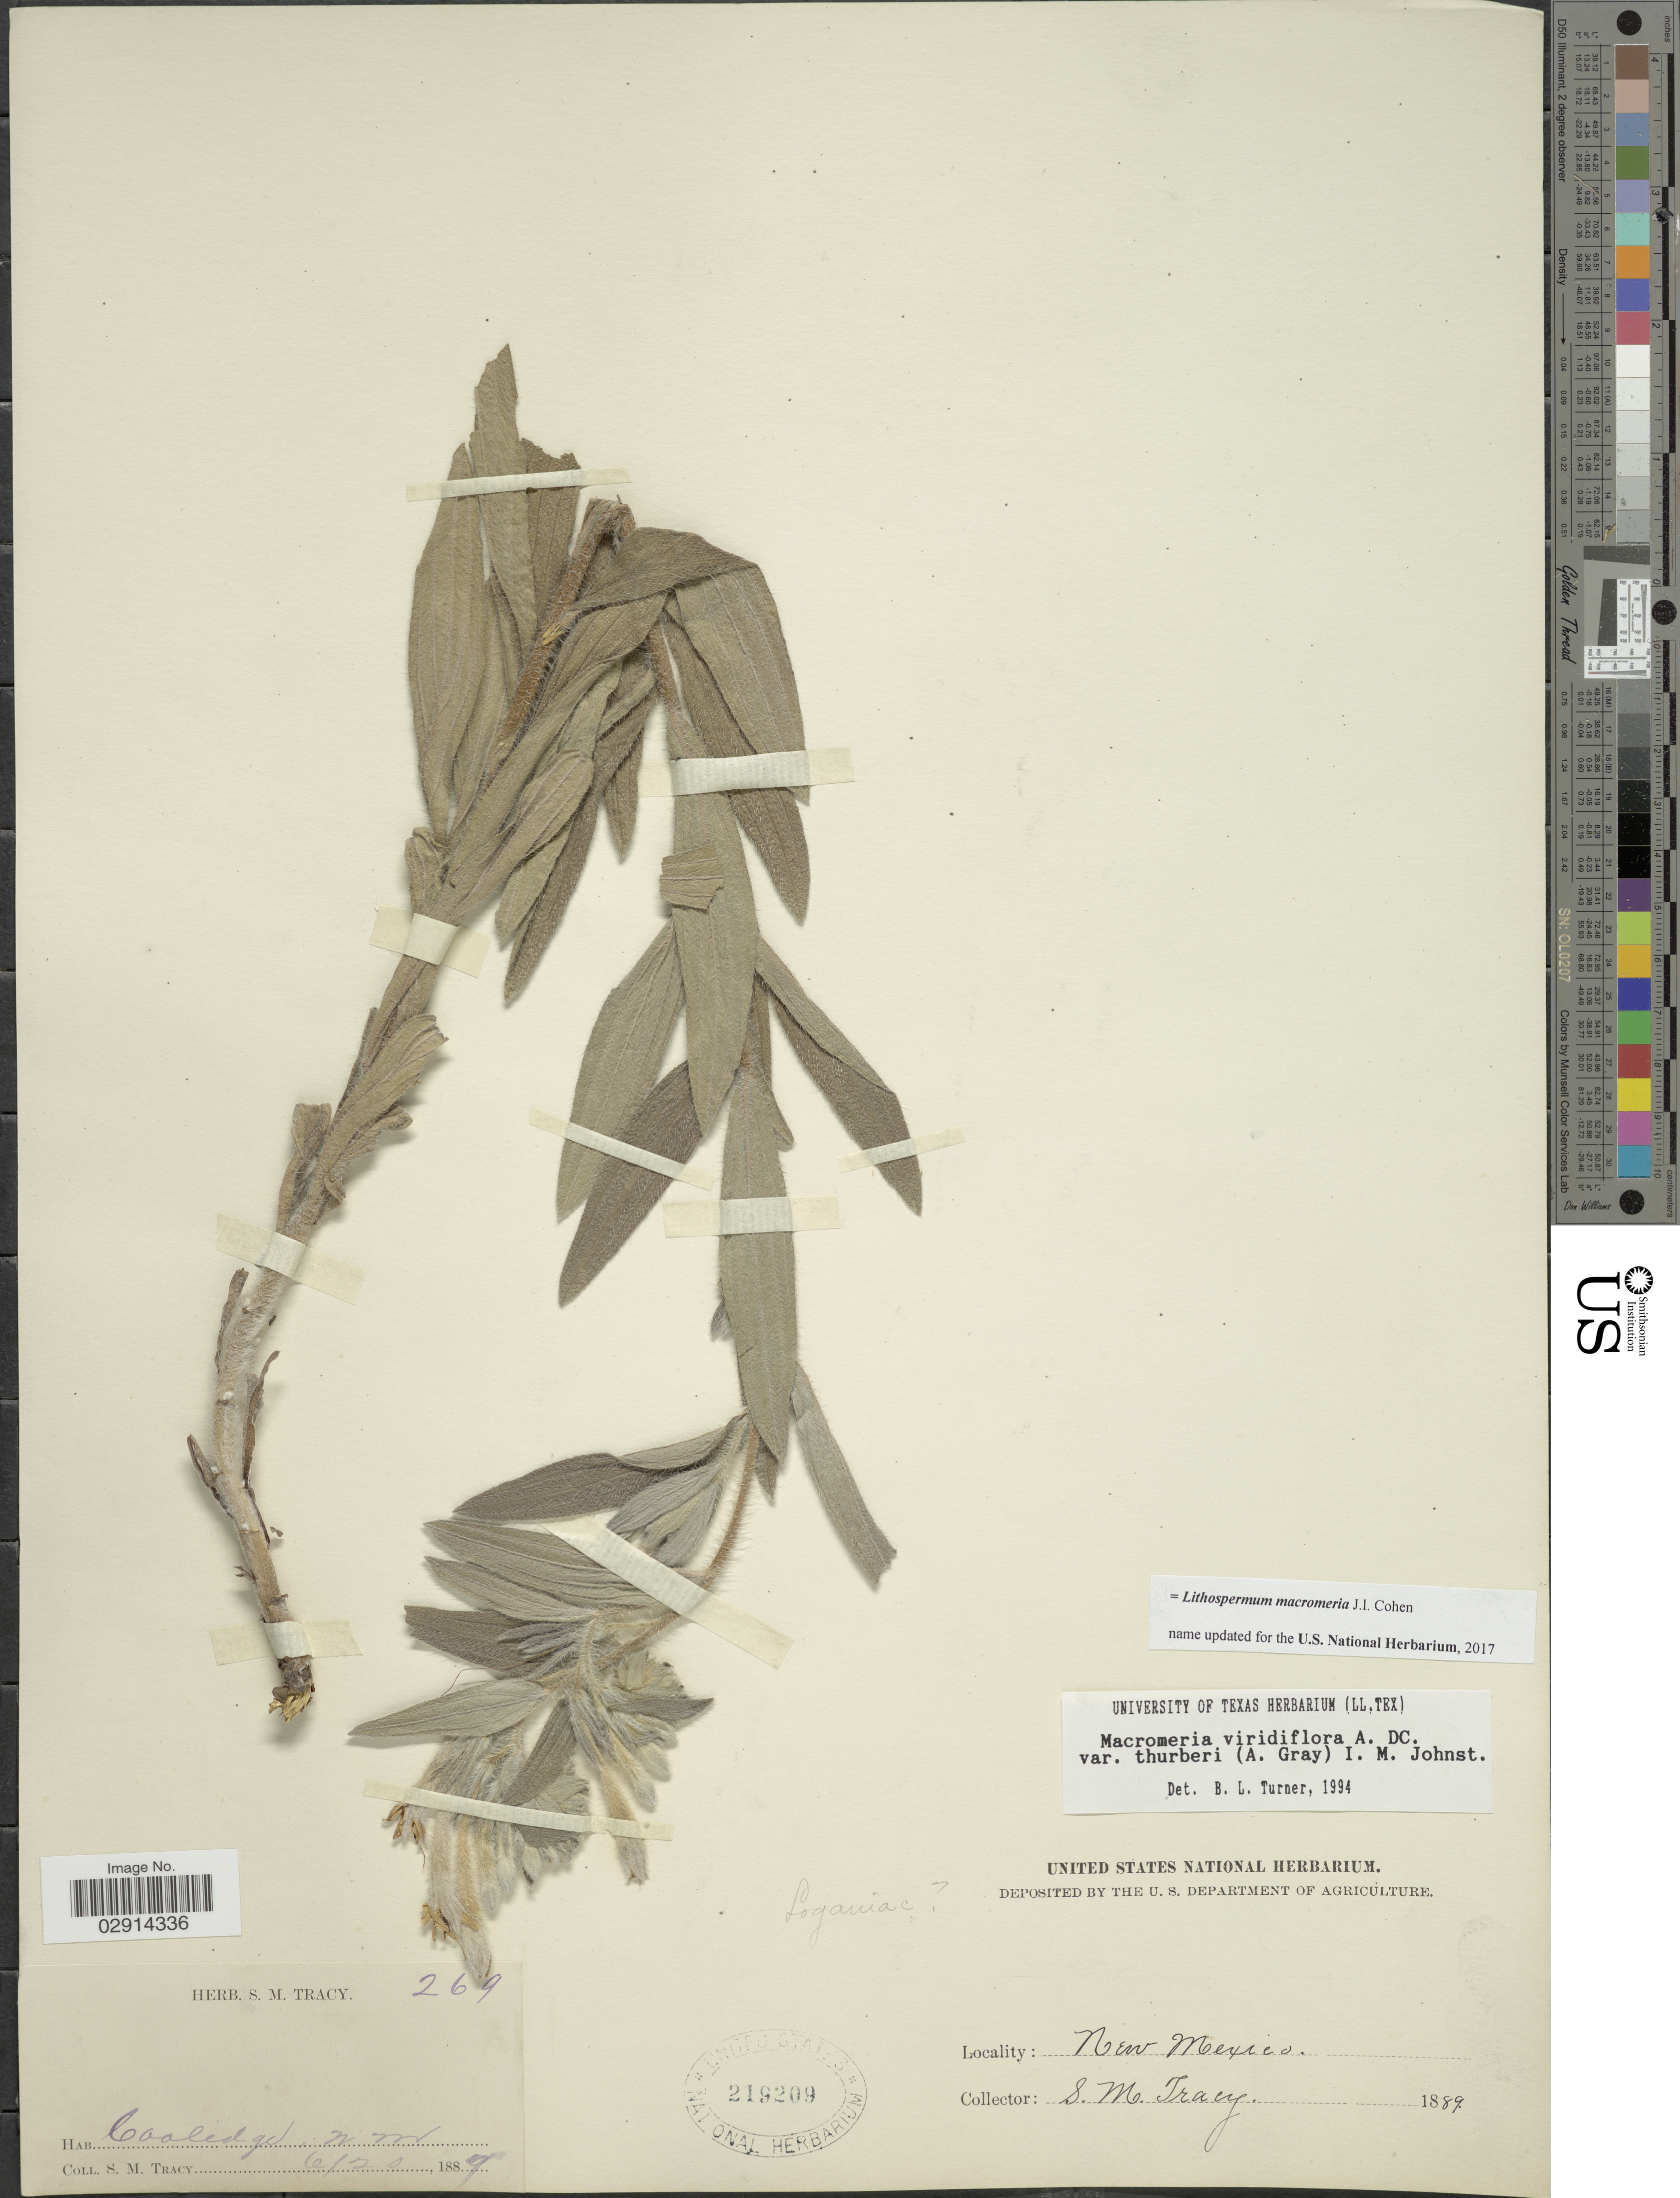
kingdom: Plantae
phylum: Tracheophyta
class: Magnoliopsida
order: Boraginales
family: Boraginaceae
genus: Lithospermum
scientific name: Lithospermum macromeria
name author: Cohen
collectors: S. M. Tracy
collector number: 269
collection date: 1889-06-20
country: United States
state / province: New Mexico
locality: Coolidge.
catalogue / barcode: US 219209